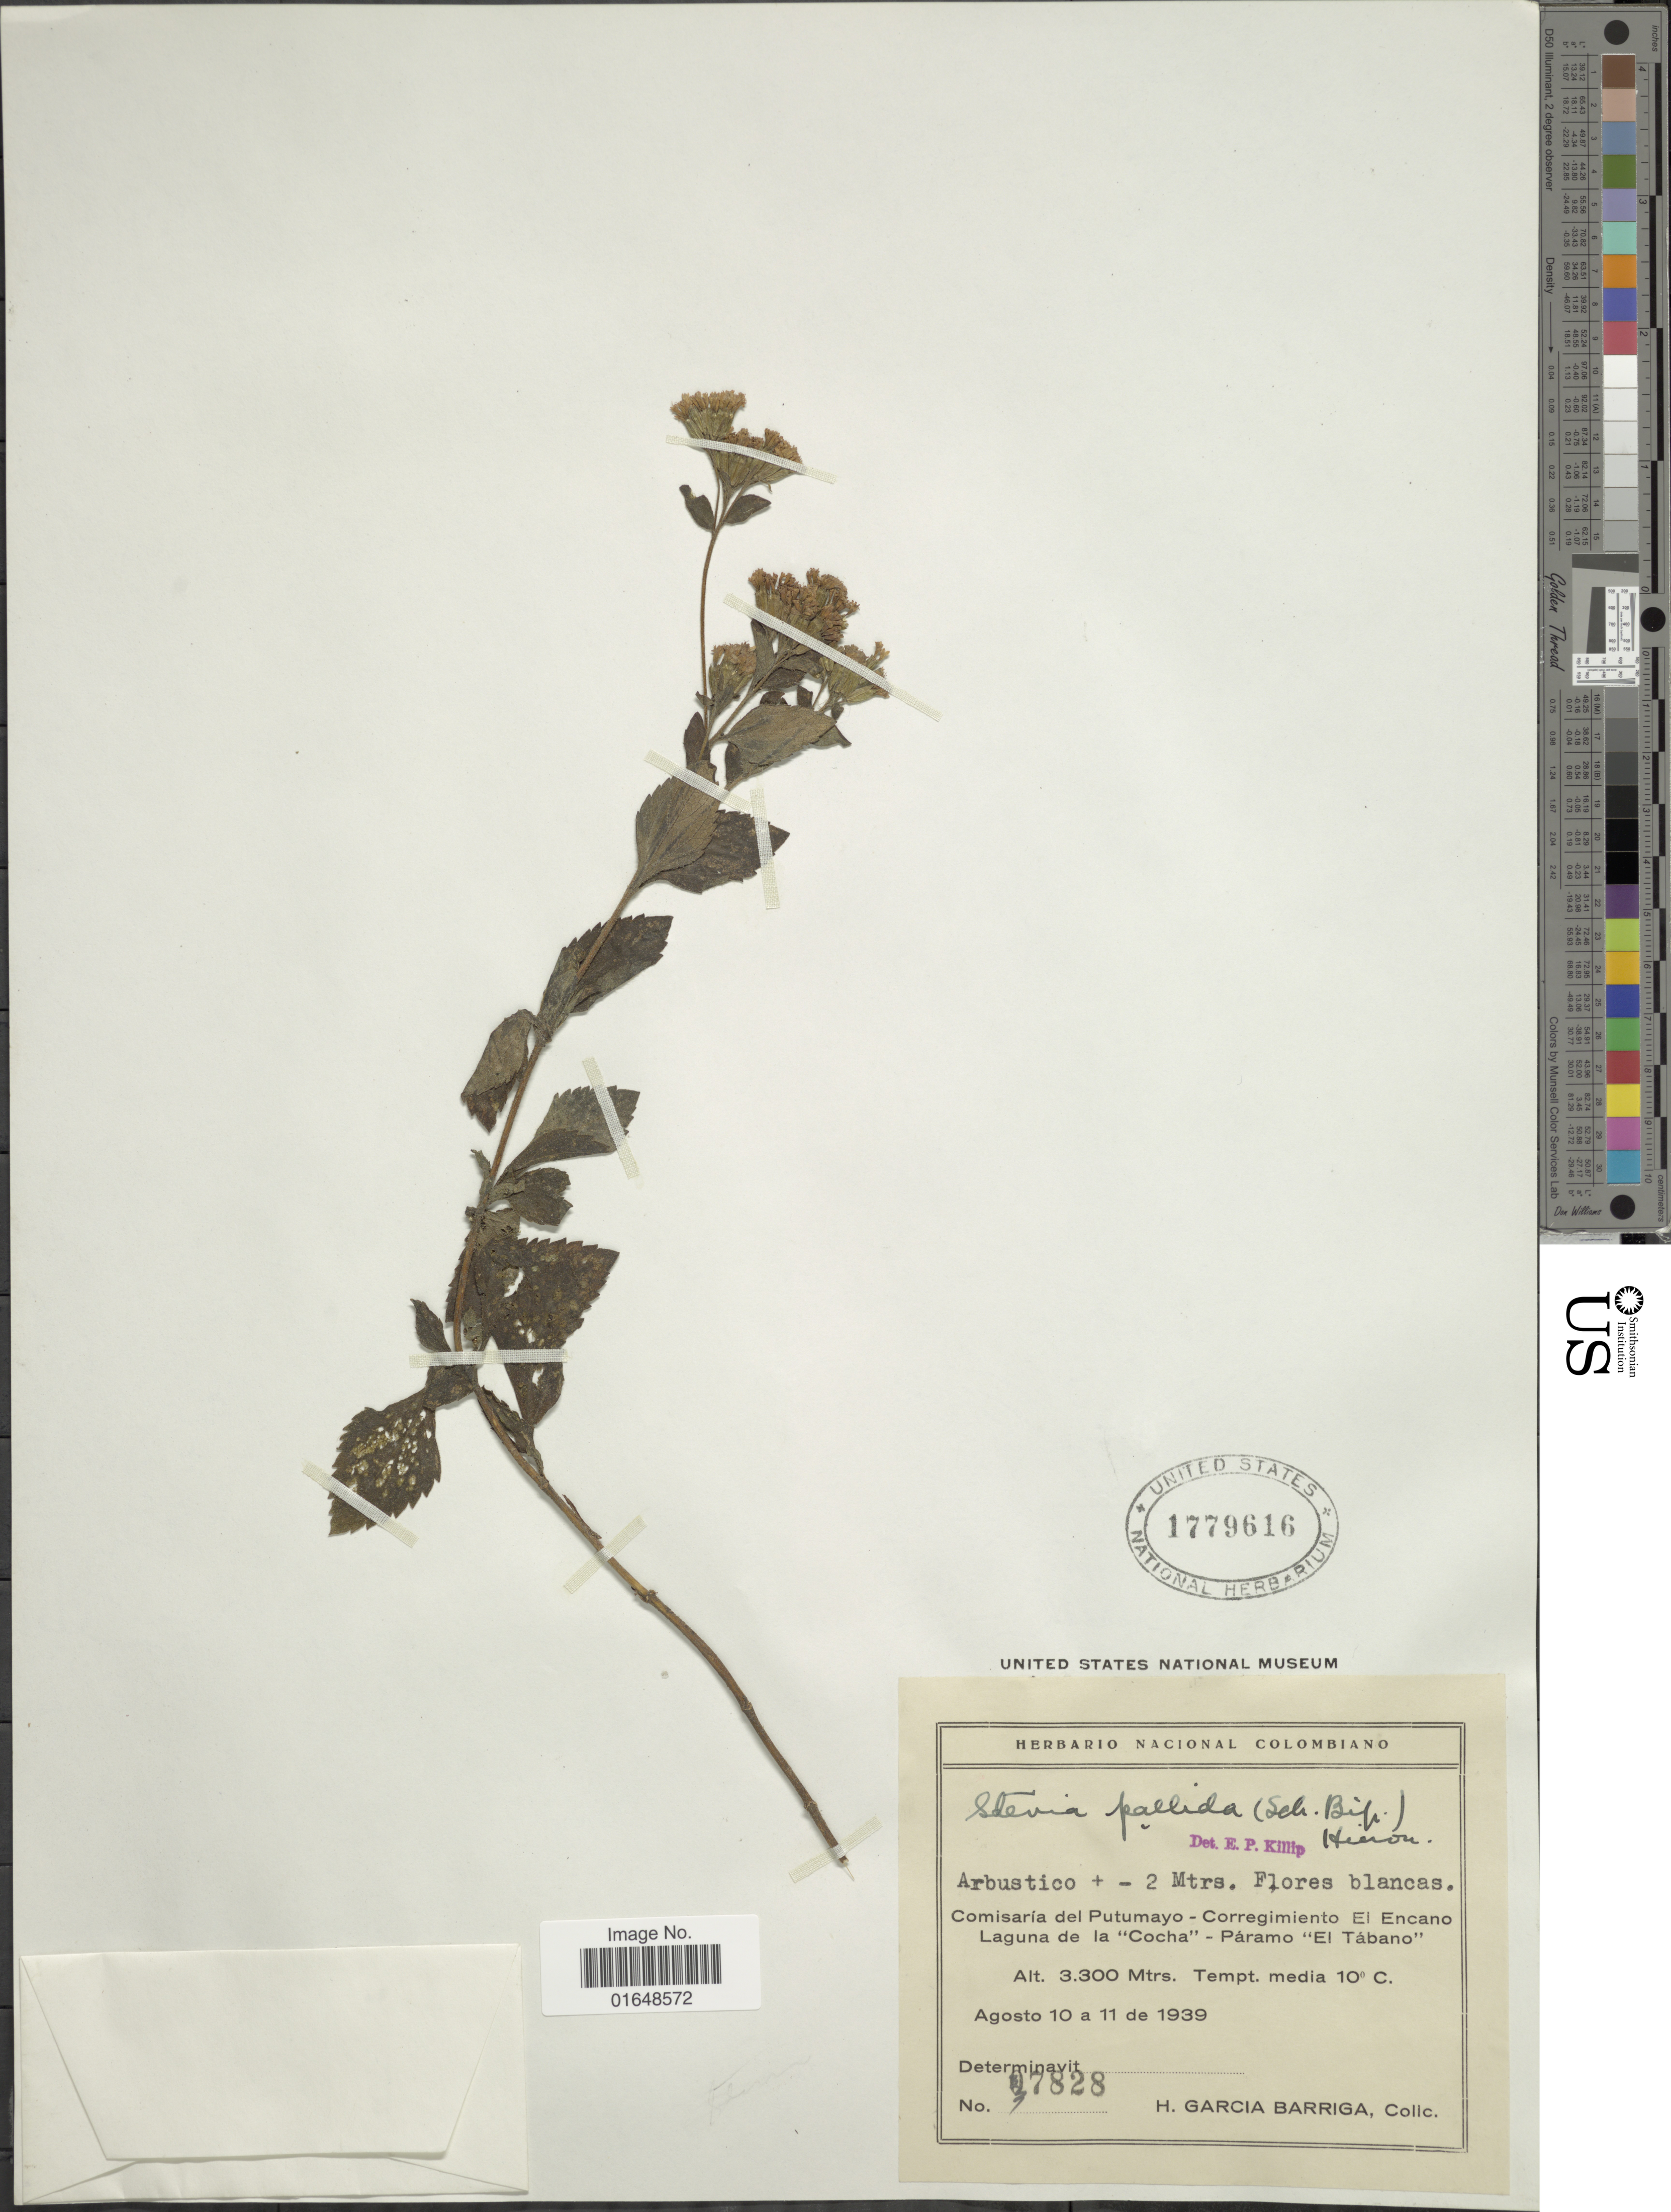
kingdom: Plantae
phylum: Tracheophyta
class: Magnoliopsida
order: Asterales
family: Asteraceae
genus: Stevia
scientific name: Stevia pallida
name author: Mart. in Baker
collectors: H. García Barriga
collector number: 7828*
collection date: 1939-08-10/1939-08-11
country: Colombia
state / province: Putumayo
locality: Comisaria del Putumayo - Corregimiento El Encano Laguna de la "Cocha" - P5ramo "El Tábano"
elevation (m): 3300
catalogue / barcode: US 1779616